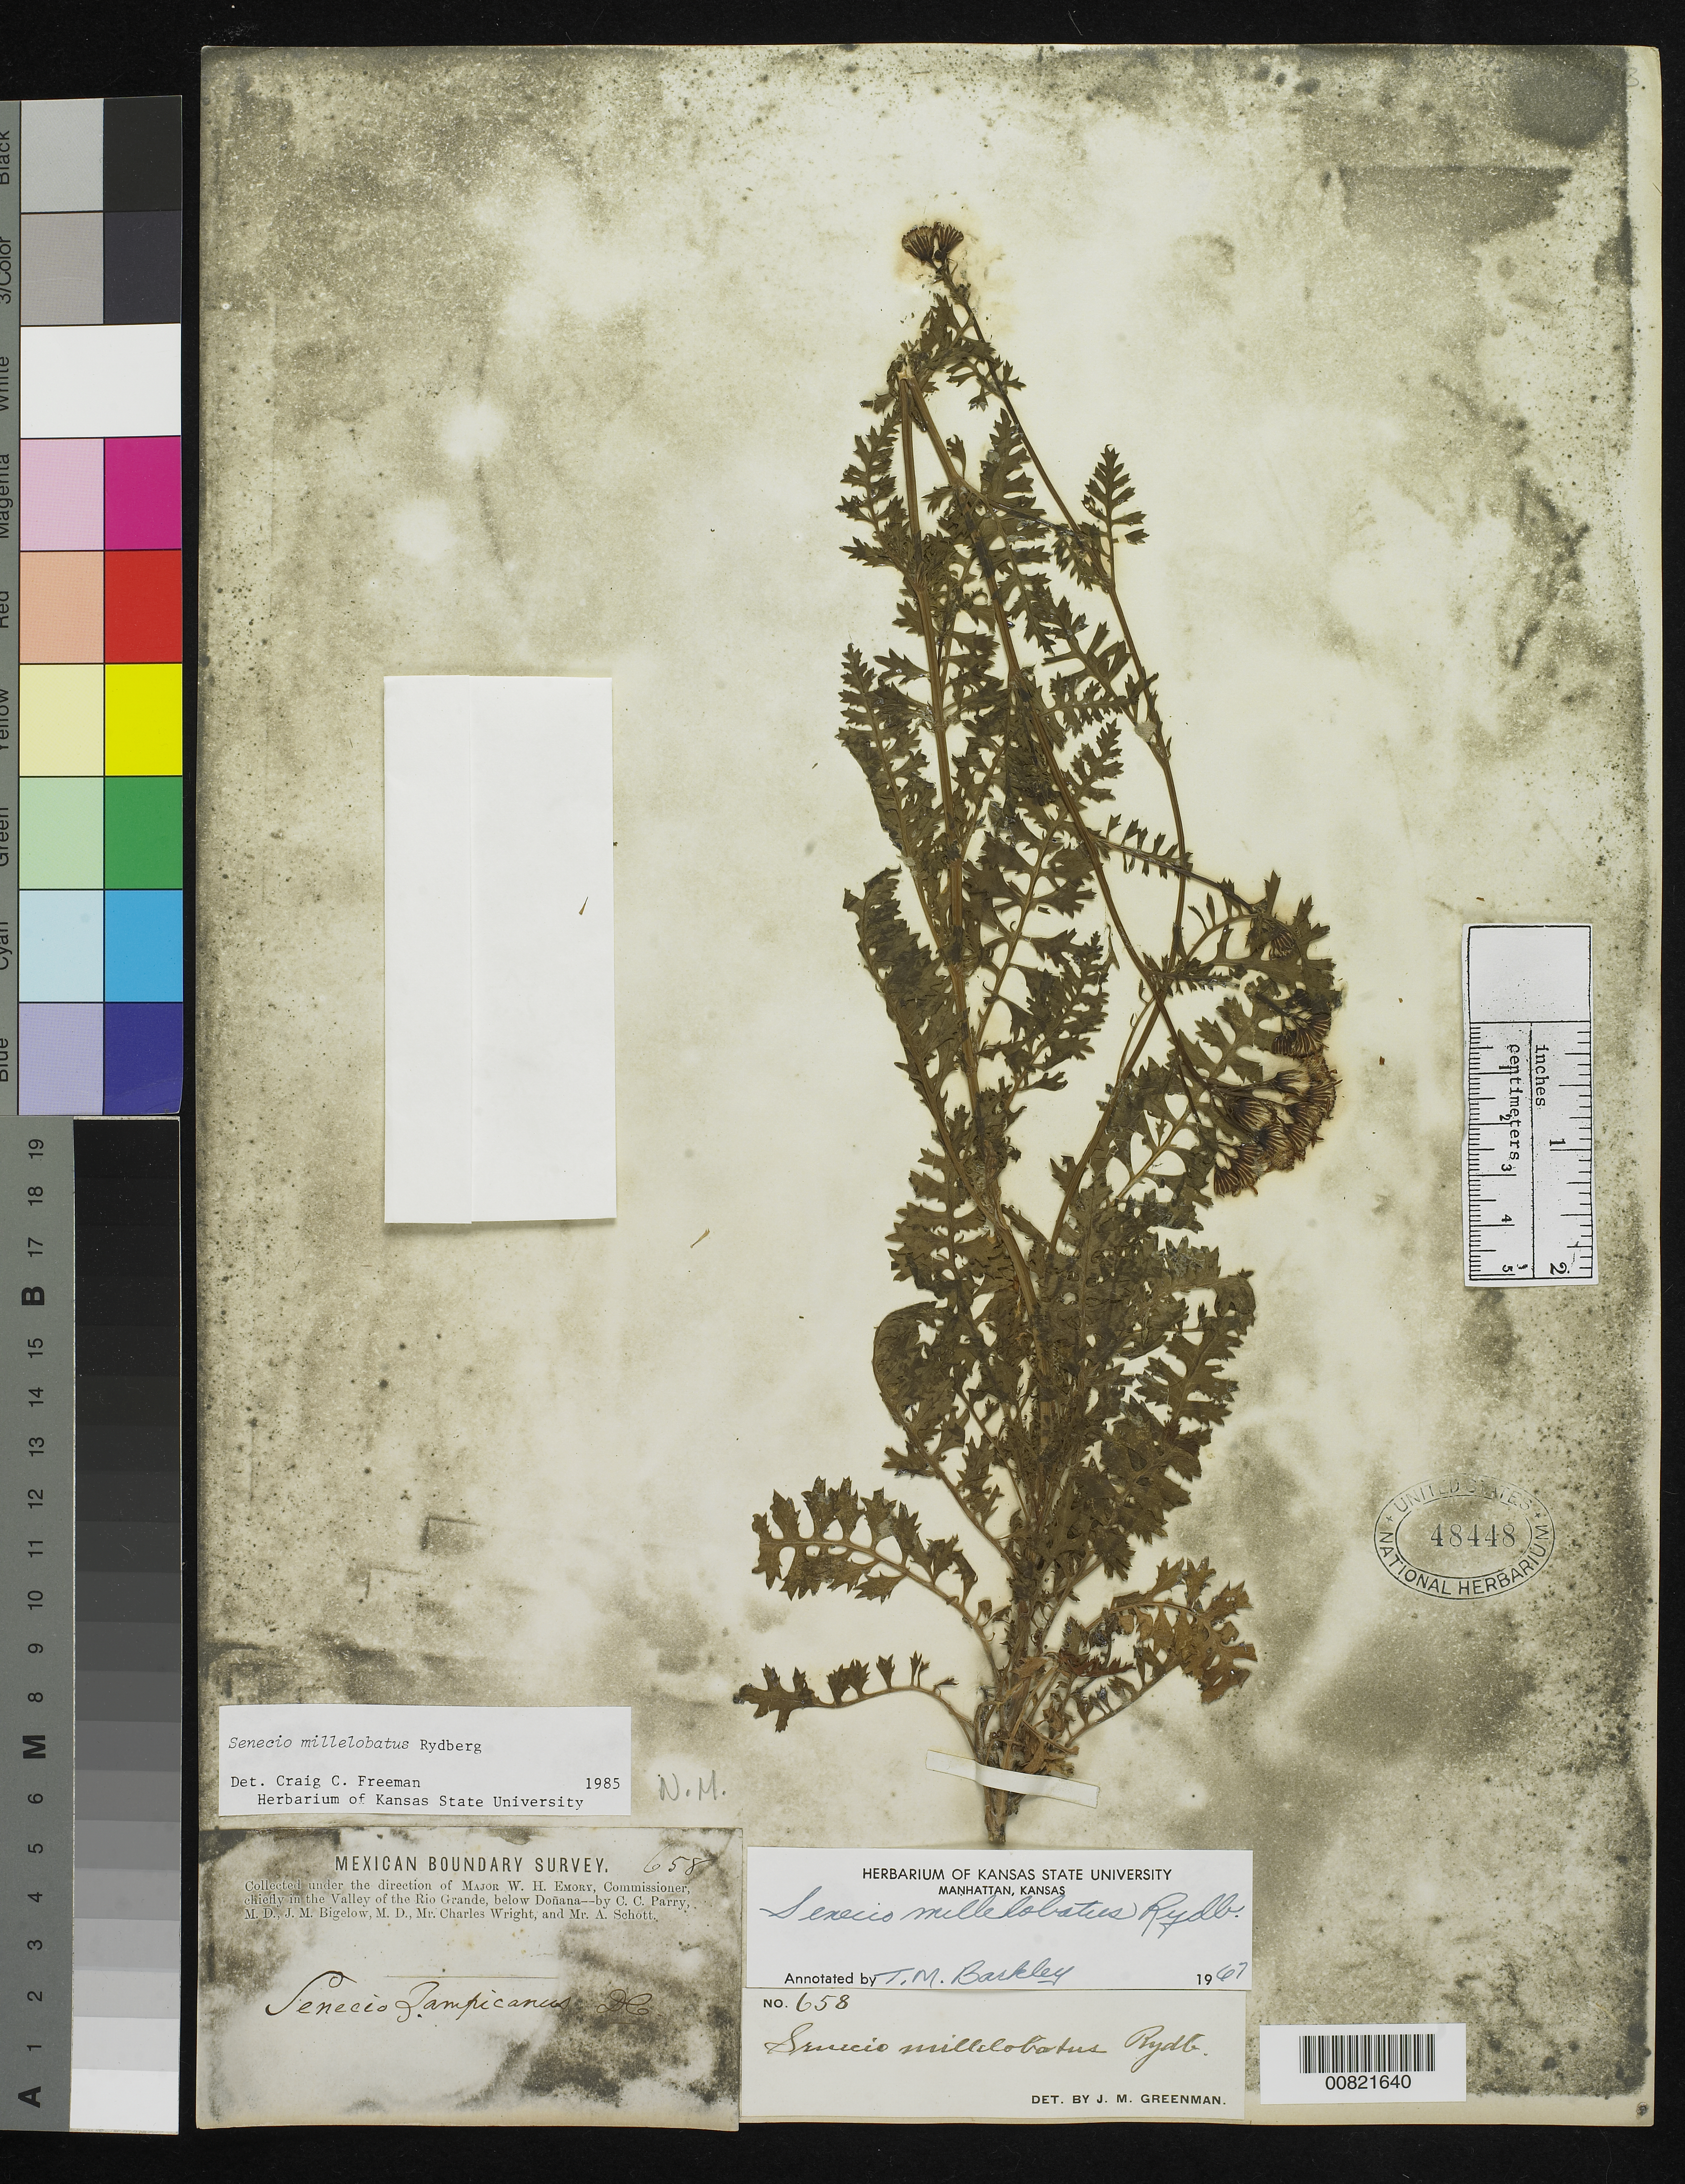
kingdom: Plantae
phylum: Tracheophyta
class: Magnoliopsida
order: Asterales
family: Asteraceae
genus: Senecio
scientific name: Senecio millelobatus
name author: Rydb.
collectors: C. C. Parry, J. M. Bigelow, C. Wright & A. C. V. Schott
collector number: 658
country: United States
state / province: New Mexico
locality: Valley of the Rio Grande, below Doñana.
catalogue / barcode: US 48448